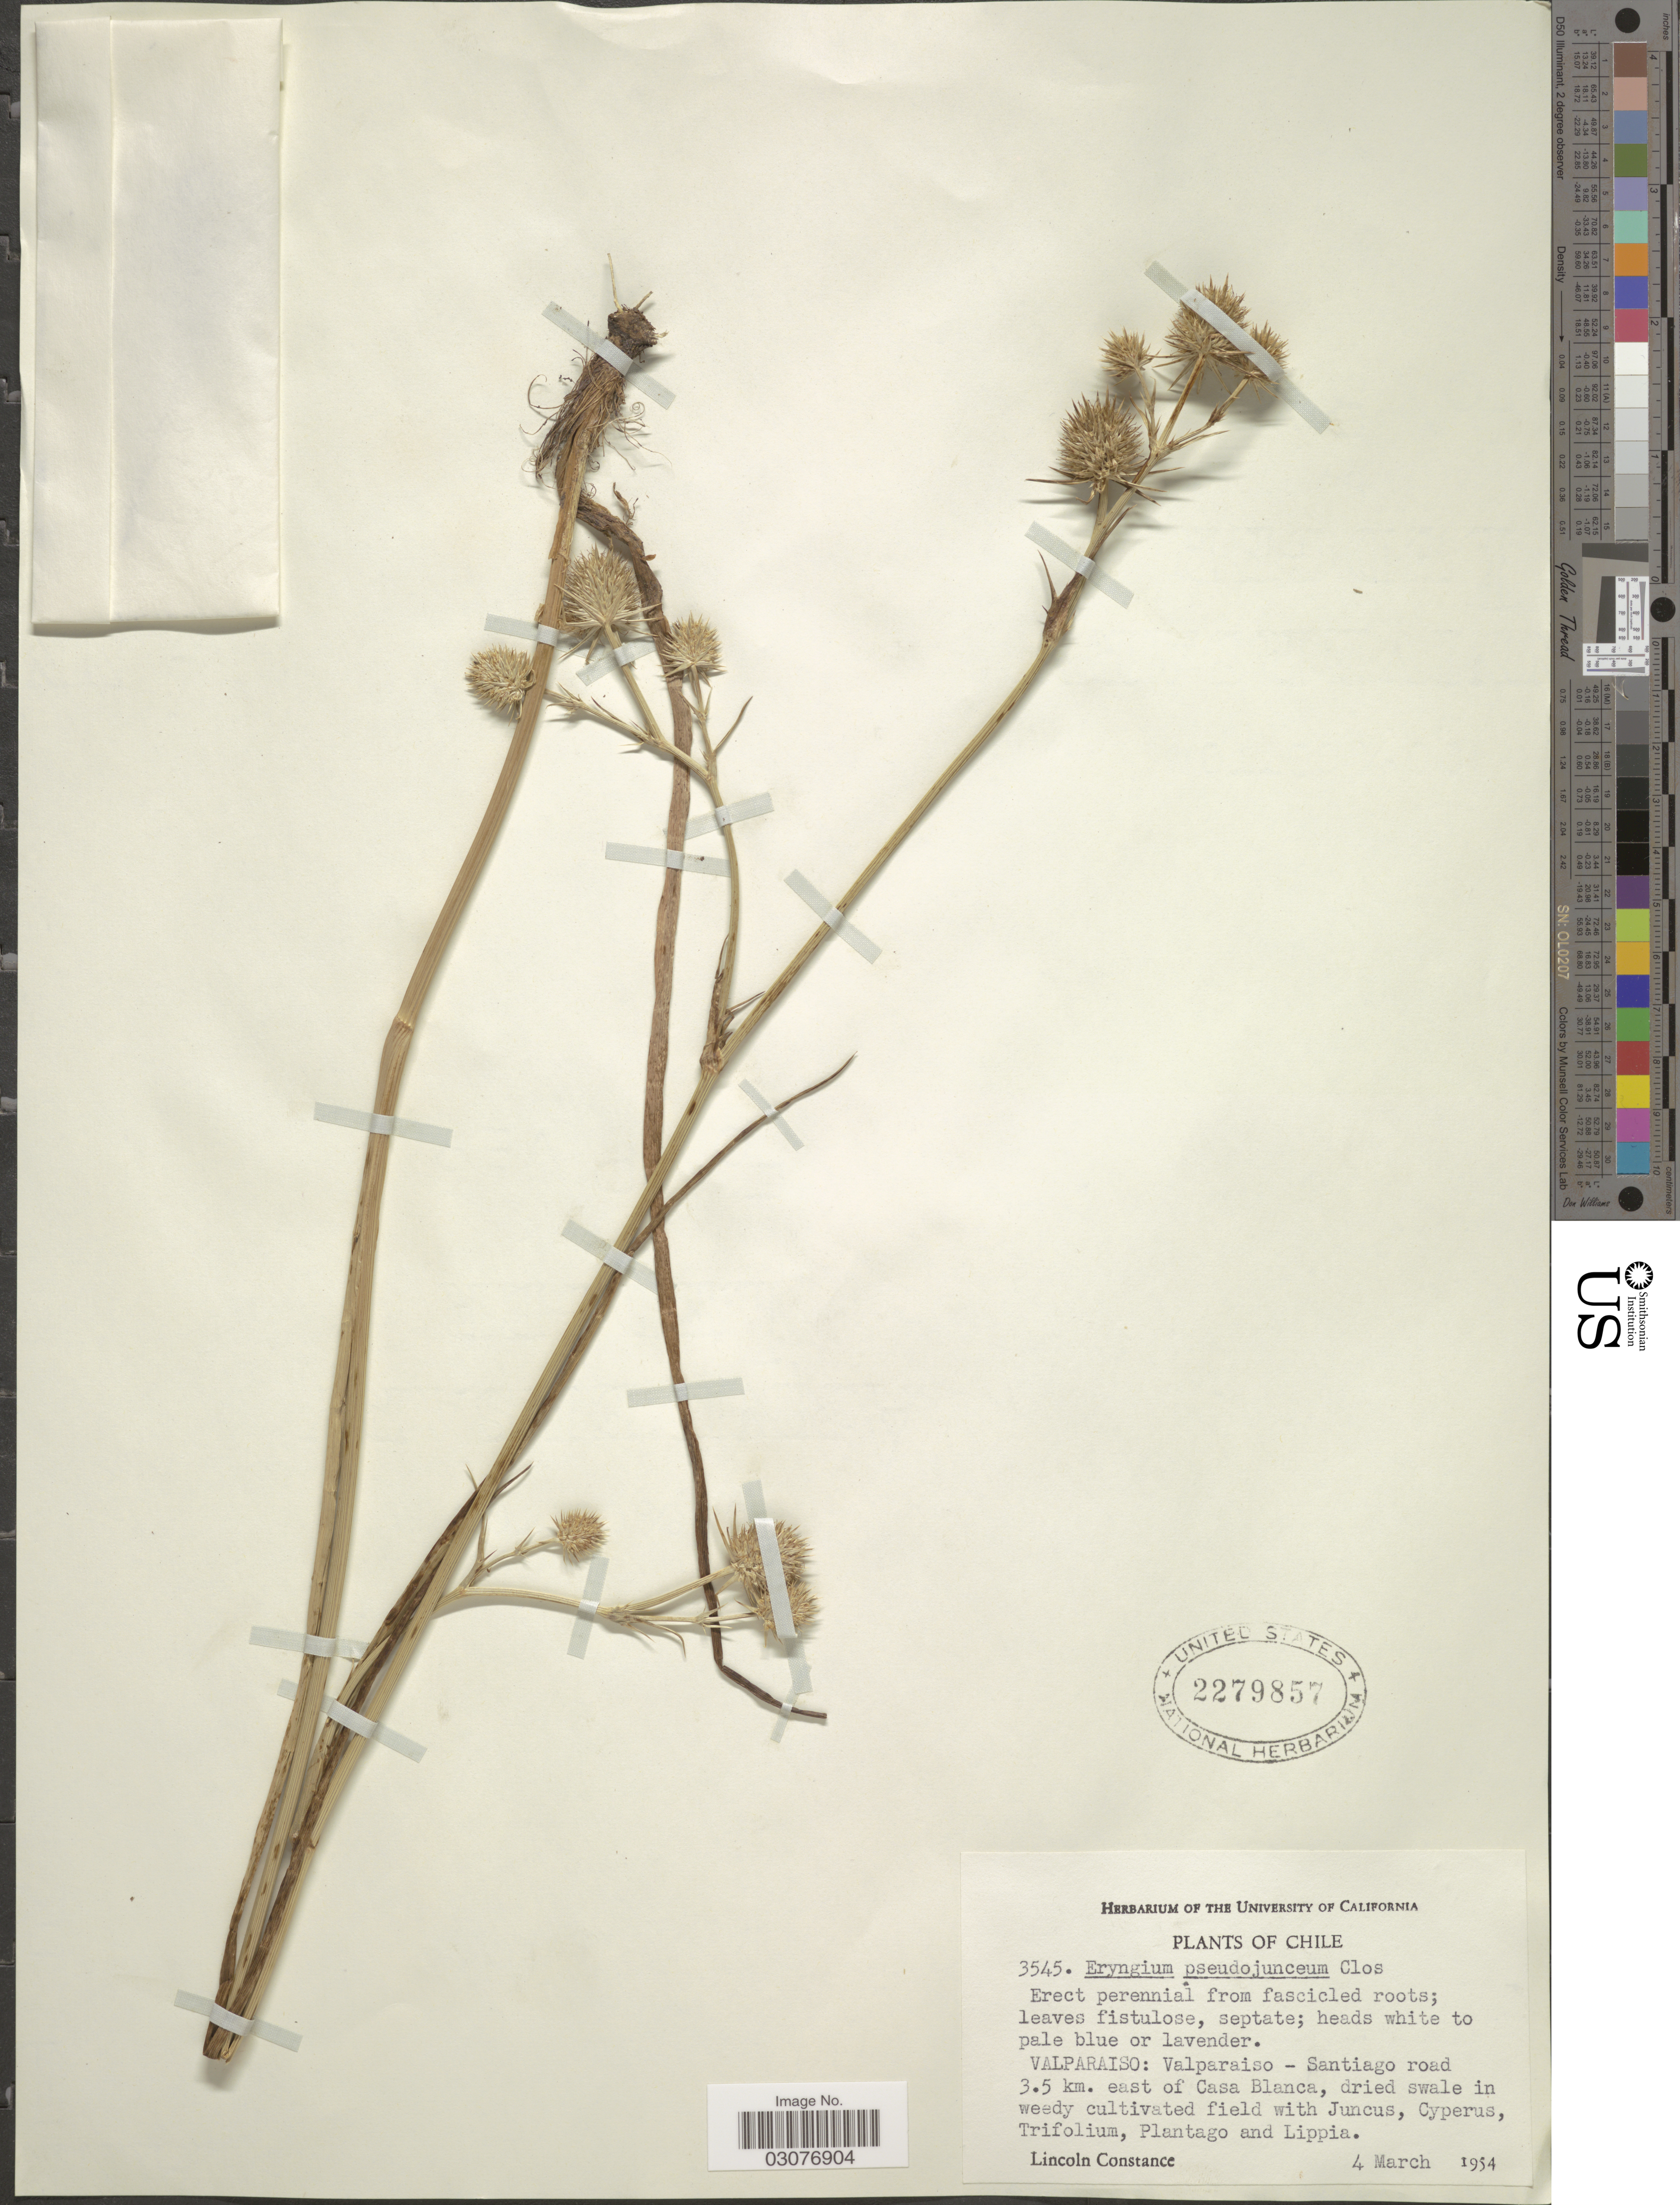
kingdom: Plantae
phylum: Tracheophyta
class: Magnoliopsida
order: Apiales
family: Apiaceae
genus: Eryngium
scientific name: Eryngium pseudojunceum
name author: Clos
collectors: L. Constance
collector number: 3545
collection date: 1954-03-04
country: Chile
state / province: Valparaíso (V)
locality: Valparaiso - Santiago road 3.5 km. east of Casa Blanca.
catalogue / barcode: US 2279857